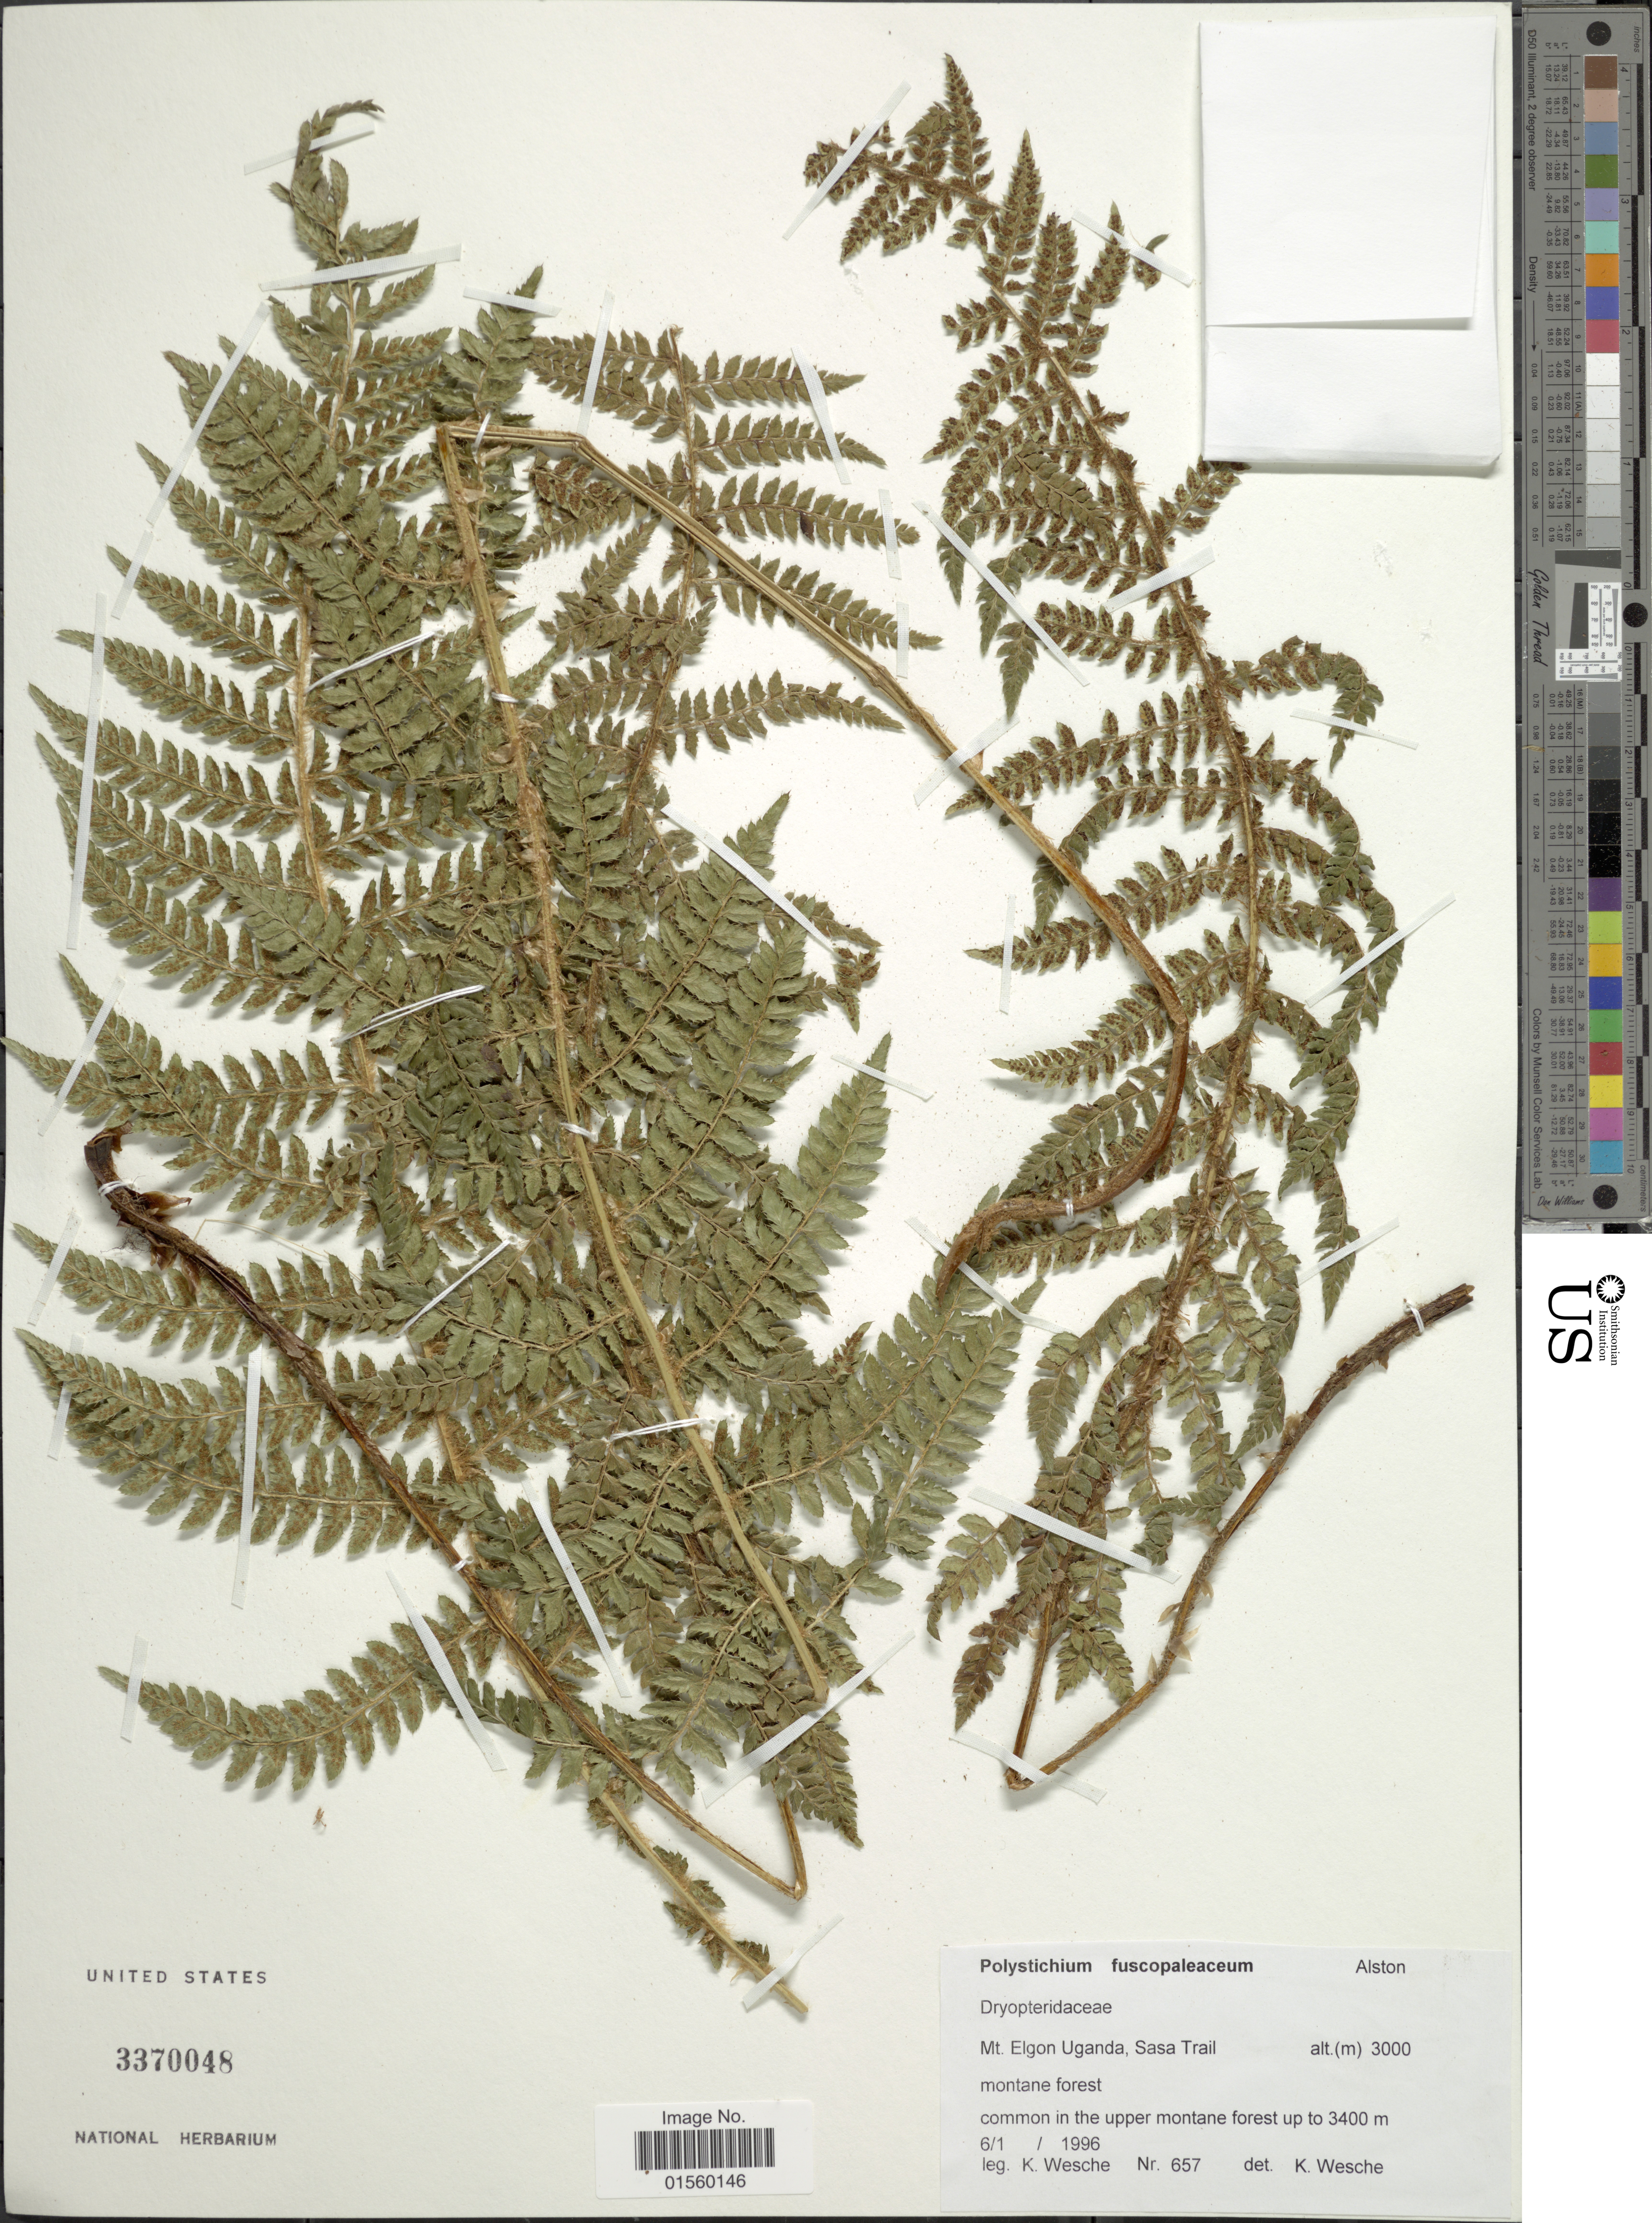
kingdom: Plantae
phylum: Tracheophyta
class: Polypodiopsida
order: Polypodiales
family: Dryopteridaceae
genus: Polystichum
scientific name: Polystichum fuscopaleaceum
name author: Alston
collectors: K. Wesche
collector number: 657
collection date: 1996-01-06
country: Uganda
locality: Aiston, Mt. Elgon Uganda,Sasa Trail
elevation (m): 3400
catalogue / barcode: US 3370048